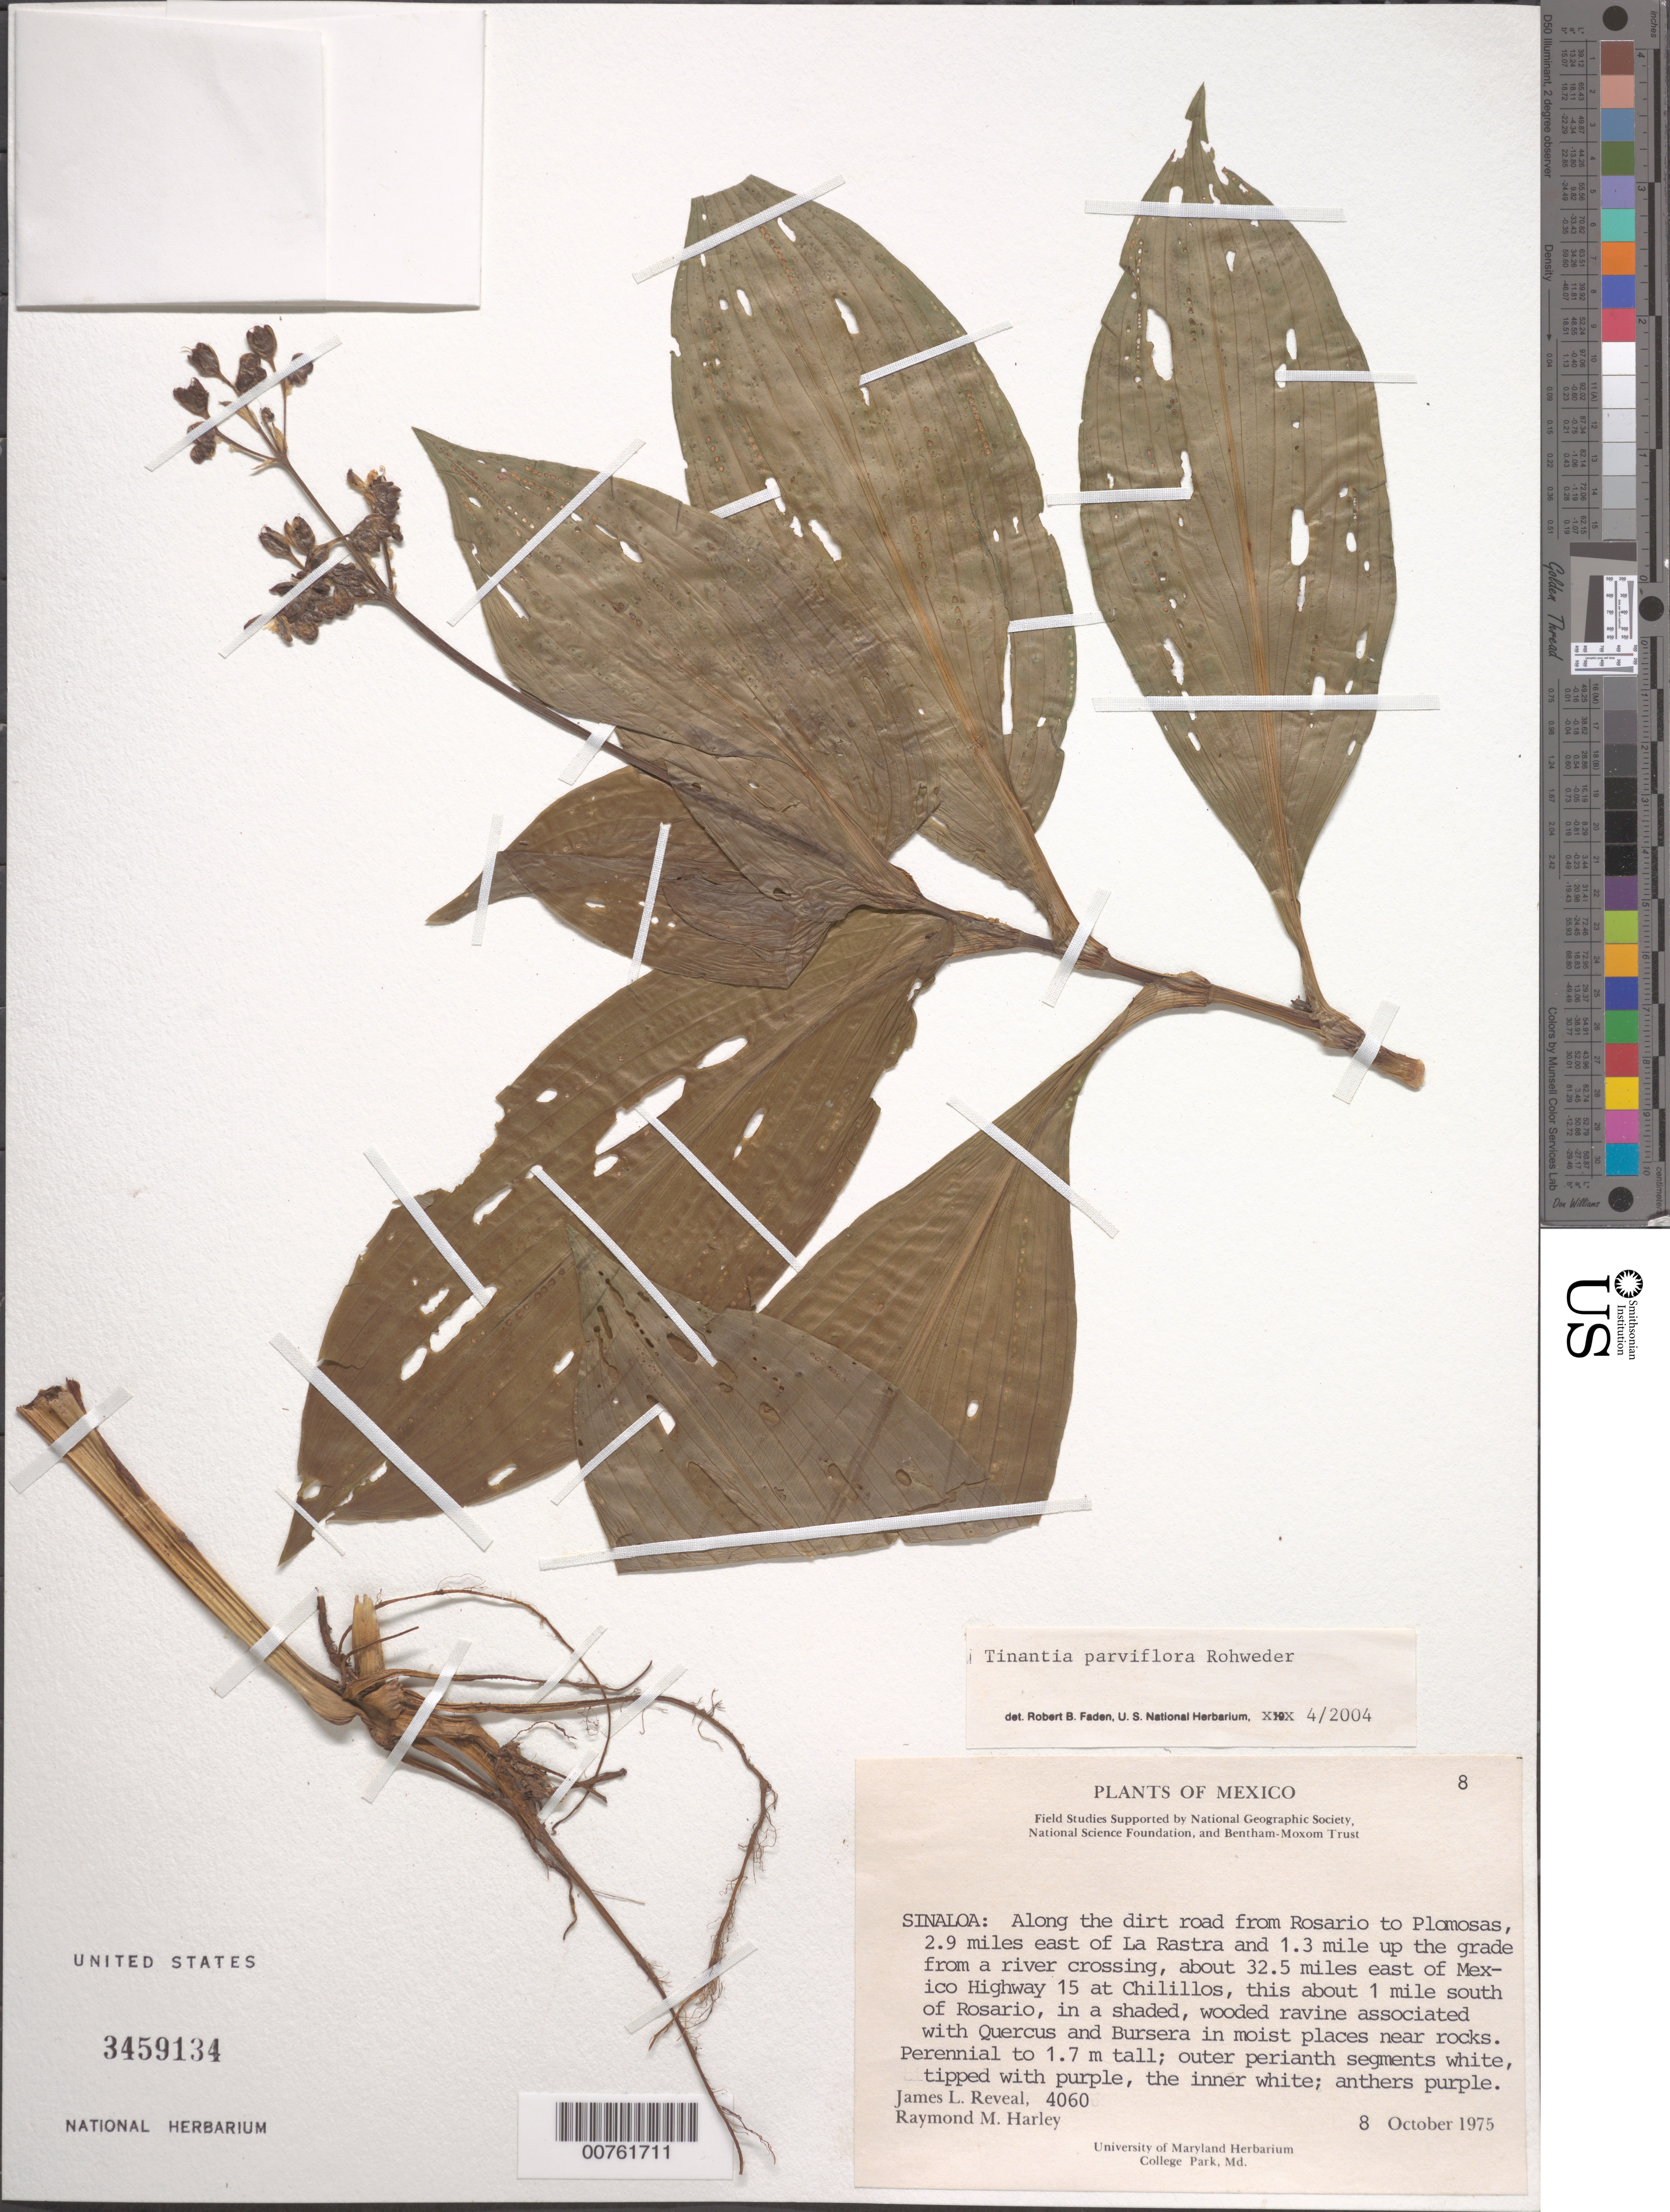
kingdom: Plantae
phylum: Tracheophyta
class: Liliopsida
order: Commelinales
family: Commelinaceae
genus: Tinantia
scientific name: Tinantia parviflora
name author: Rohweder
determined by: Faden, Robert B., (US), Smithsonian Institution - National Museum of Natural History (UNITED STATES)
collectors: J. L. Reveal & R. M. Harley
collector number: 4060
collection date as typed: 08 Oct 1975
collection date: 1975-10-08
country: Mexico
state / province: Sinaloa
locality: Along a dirt road from Rosario to Plomosas, 2.9 miles E of La Rastra and 1.3 mile up the grade from a river crossing, about 32.5 miles E of Mexico Highway 15 at Chilillos, this about 1 mile S of Rosario, in a shaded, wooded ravine associated with Quercus and Bursera in moist places near rocks.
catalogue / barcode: US 3459134